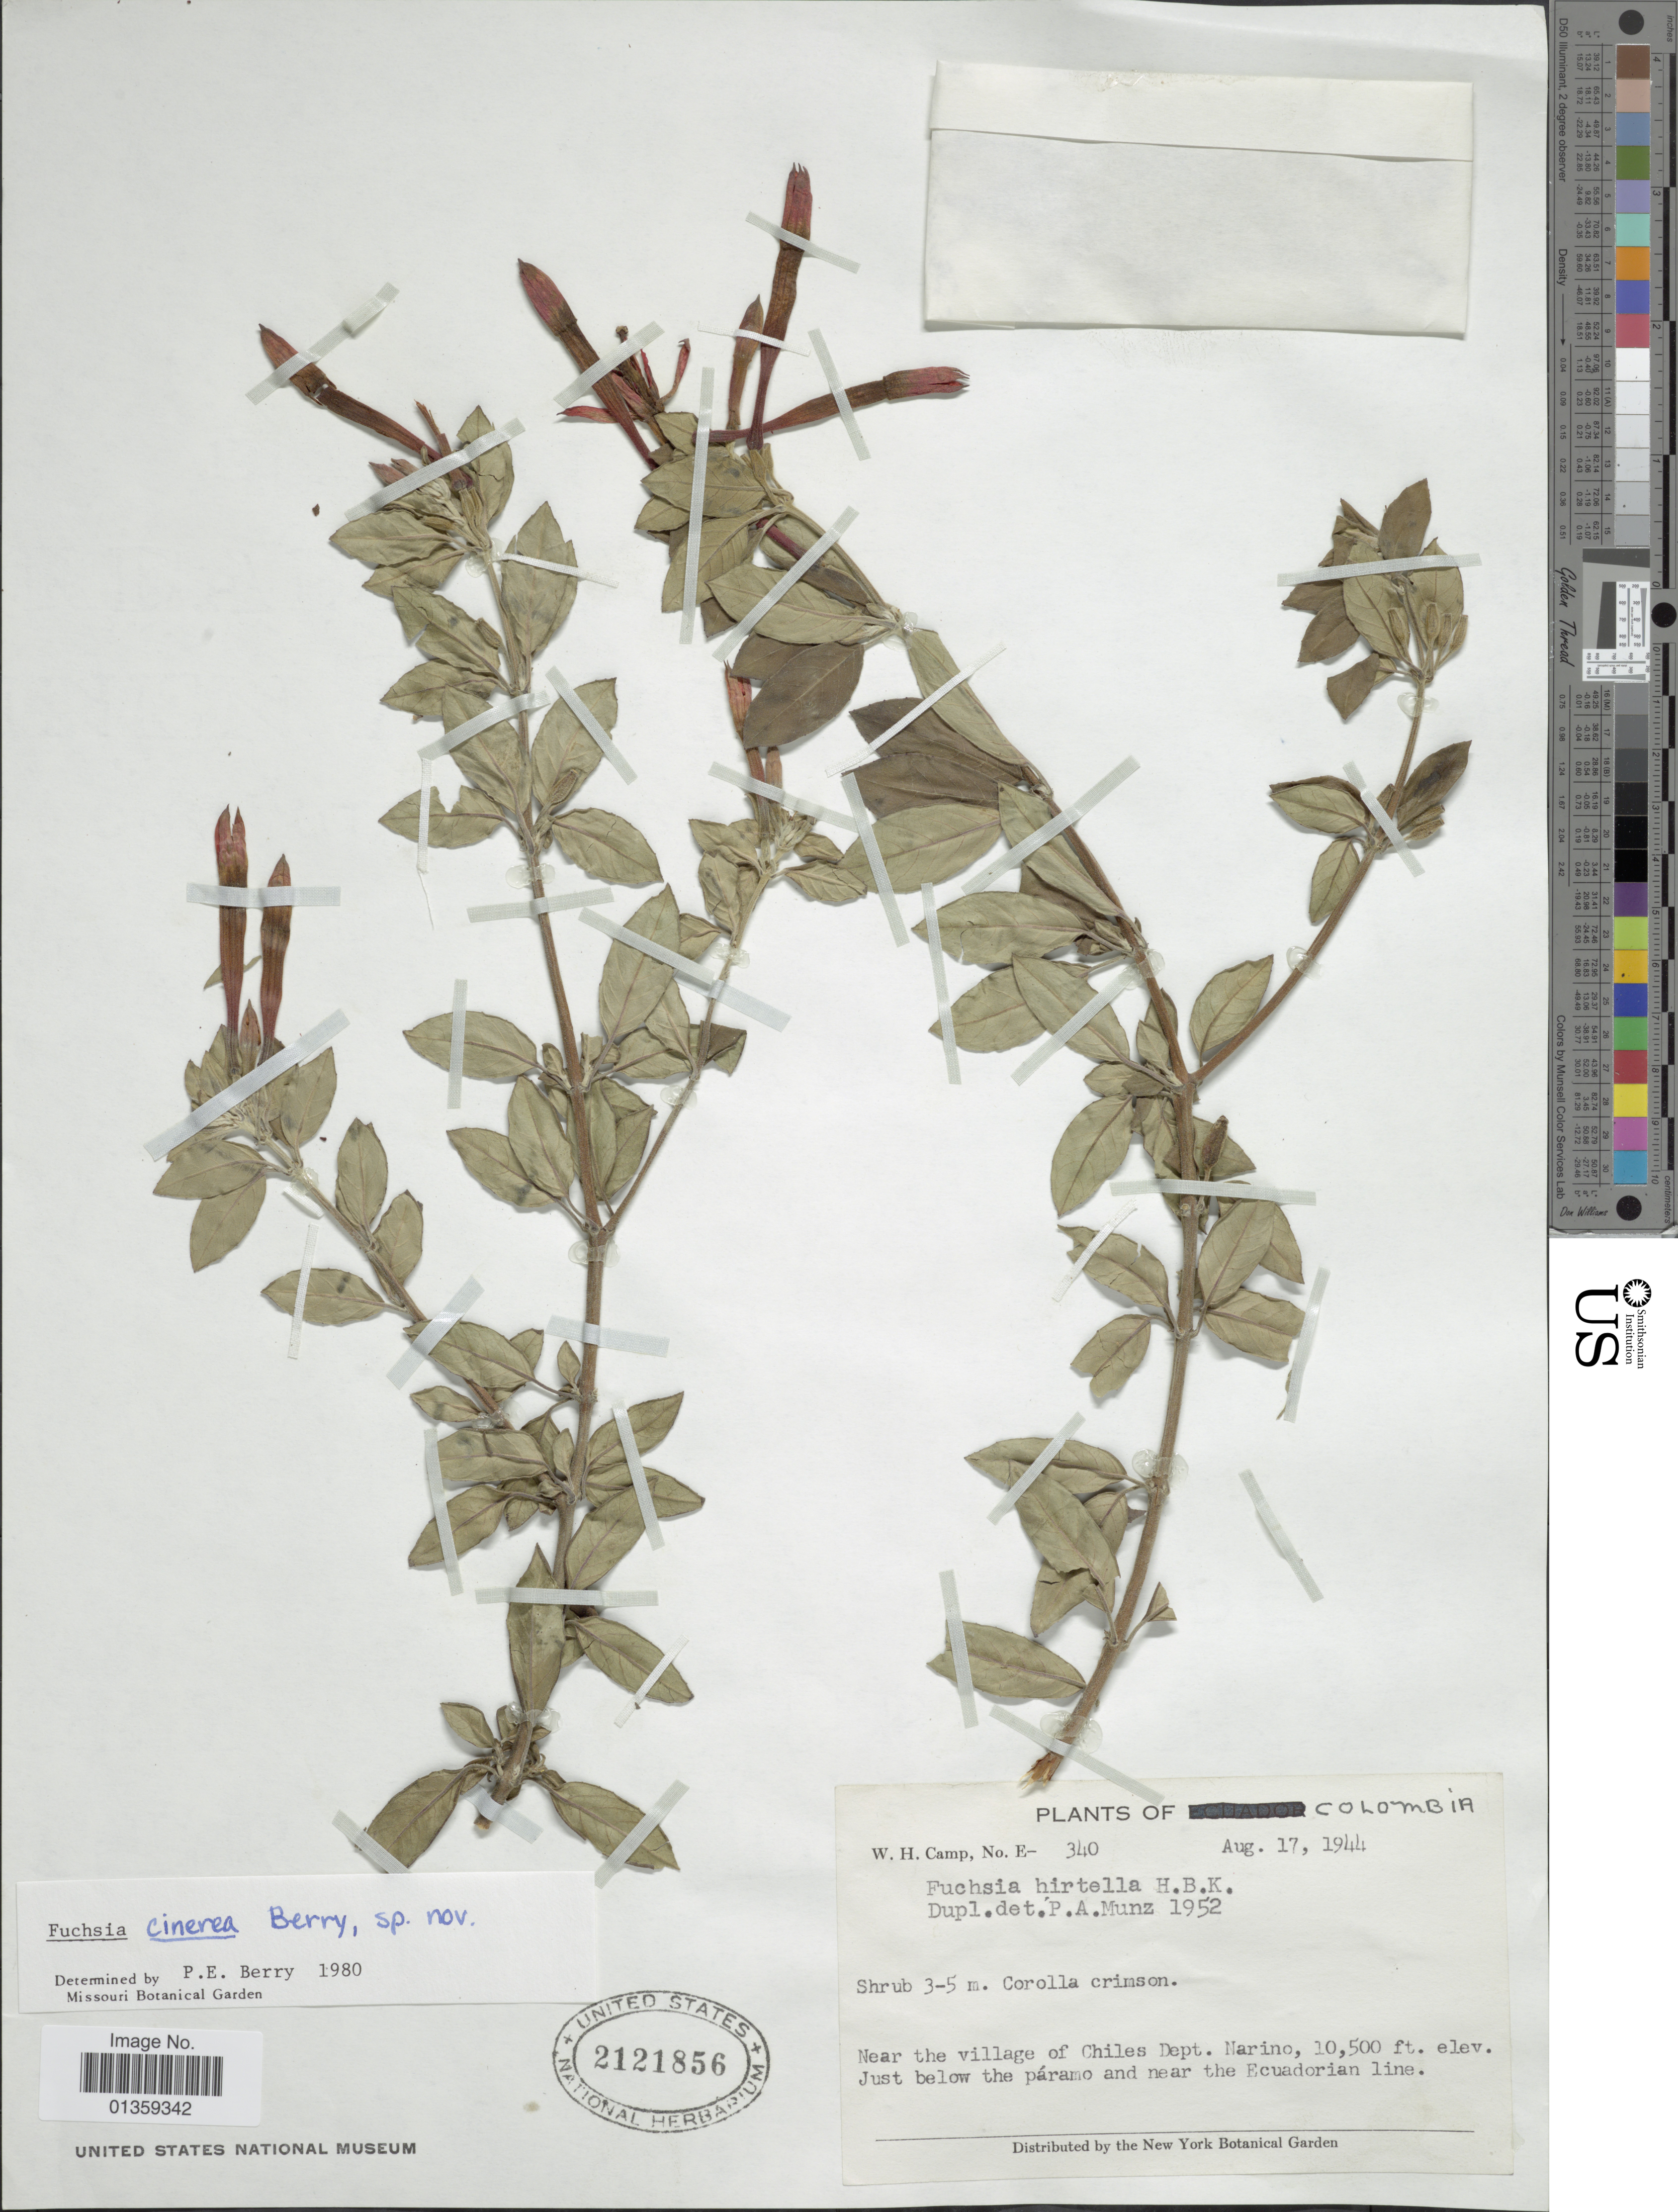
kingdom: Plantae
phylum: Tracheophyta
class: Magnoliopsida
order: Myrtales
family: Onagraceae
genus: Fuchsia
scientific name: Fuchsia cinerea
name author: P.E. Berry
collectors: W. H. Camp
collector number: E-340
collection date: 1944-08-17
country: Colombia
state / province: Nariño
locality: Near the village of Chiles. Just below the páramo and near the Ecuadorian line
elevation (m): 3200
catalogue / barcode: US 2121856